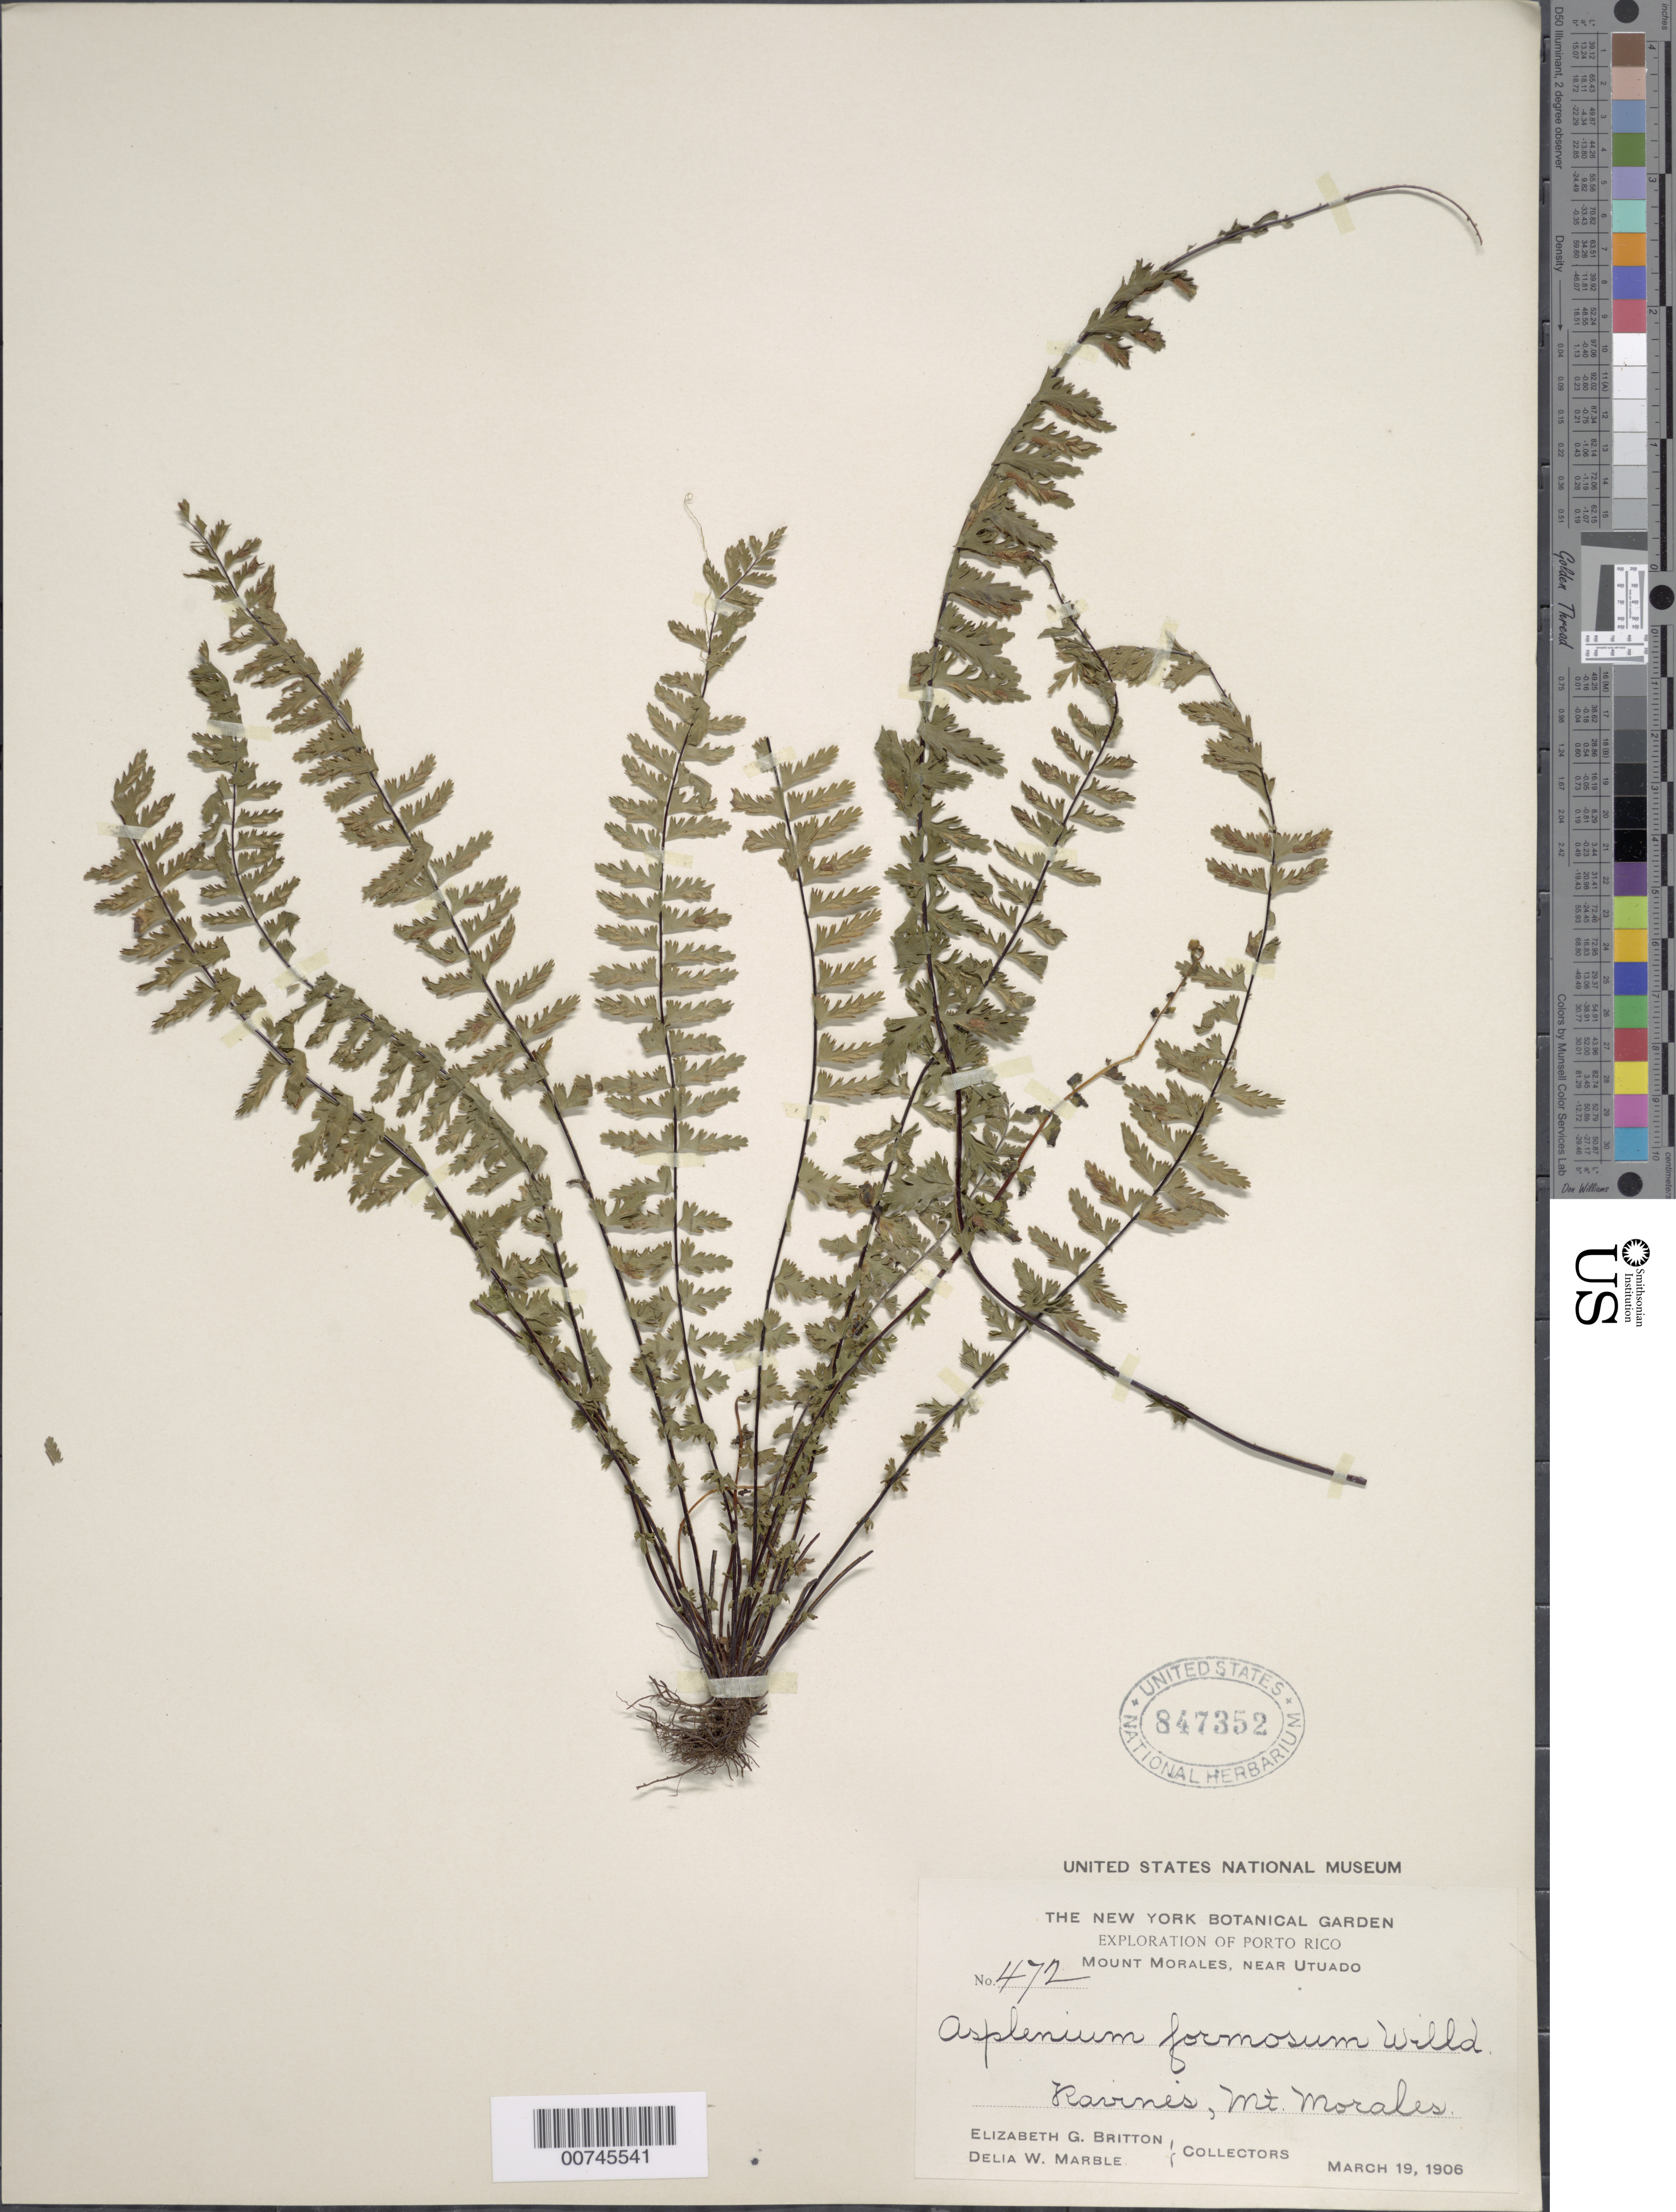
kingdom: Plantae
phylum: Tracheophyta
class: Polypodiopsida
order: Polypodiales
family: Aspleniaceae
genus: Asplenium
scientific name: Asplenium formosum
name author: Willd.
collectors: E. G. Britton & D. W. Marble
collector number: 472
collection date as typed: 19 Mar 1906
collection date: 1906-03-19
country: Puerto Rico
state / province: Utuado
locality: Mount Morales, near Utuado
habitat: Ravines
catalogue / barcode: US 847352